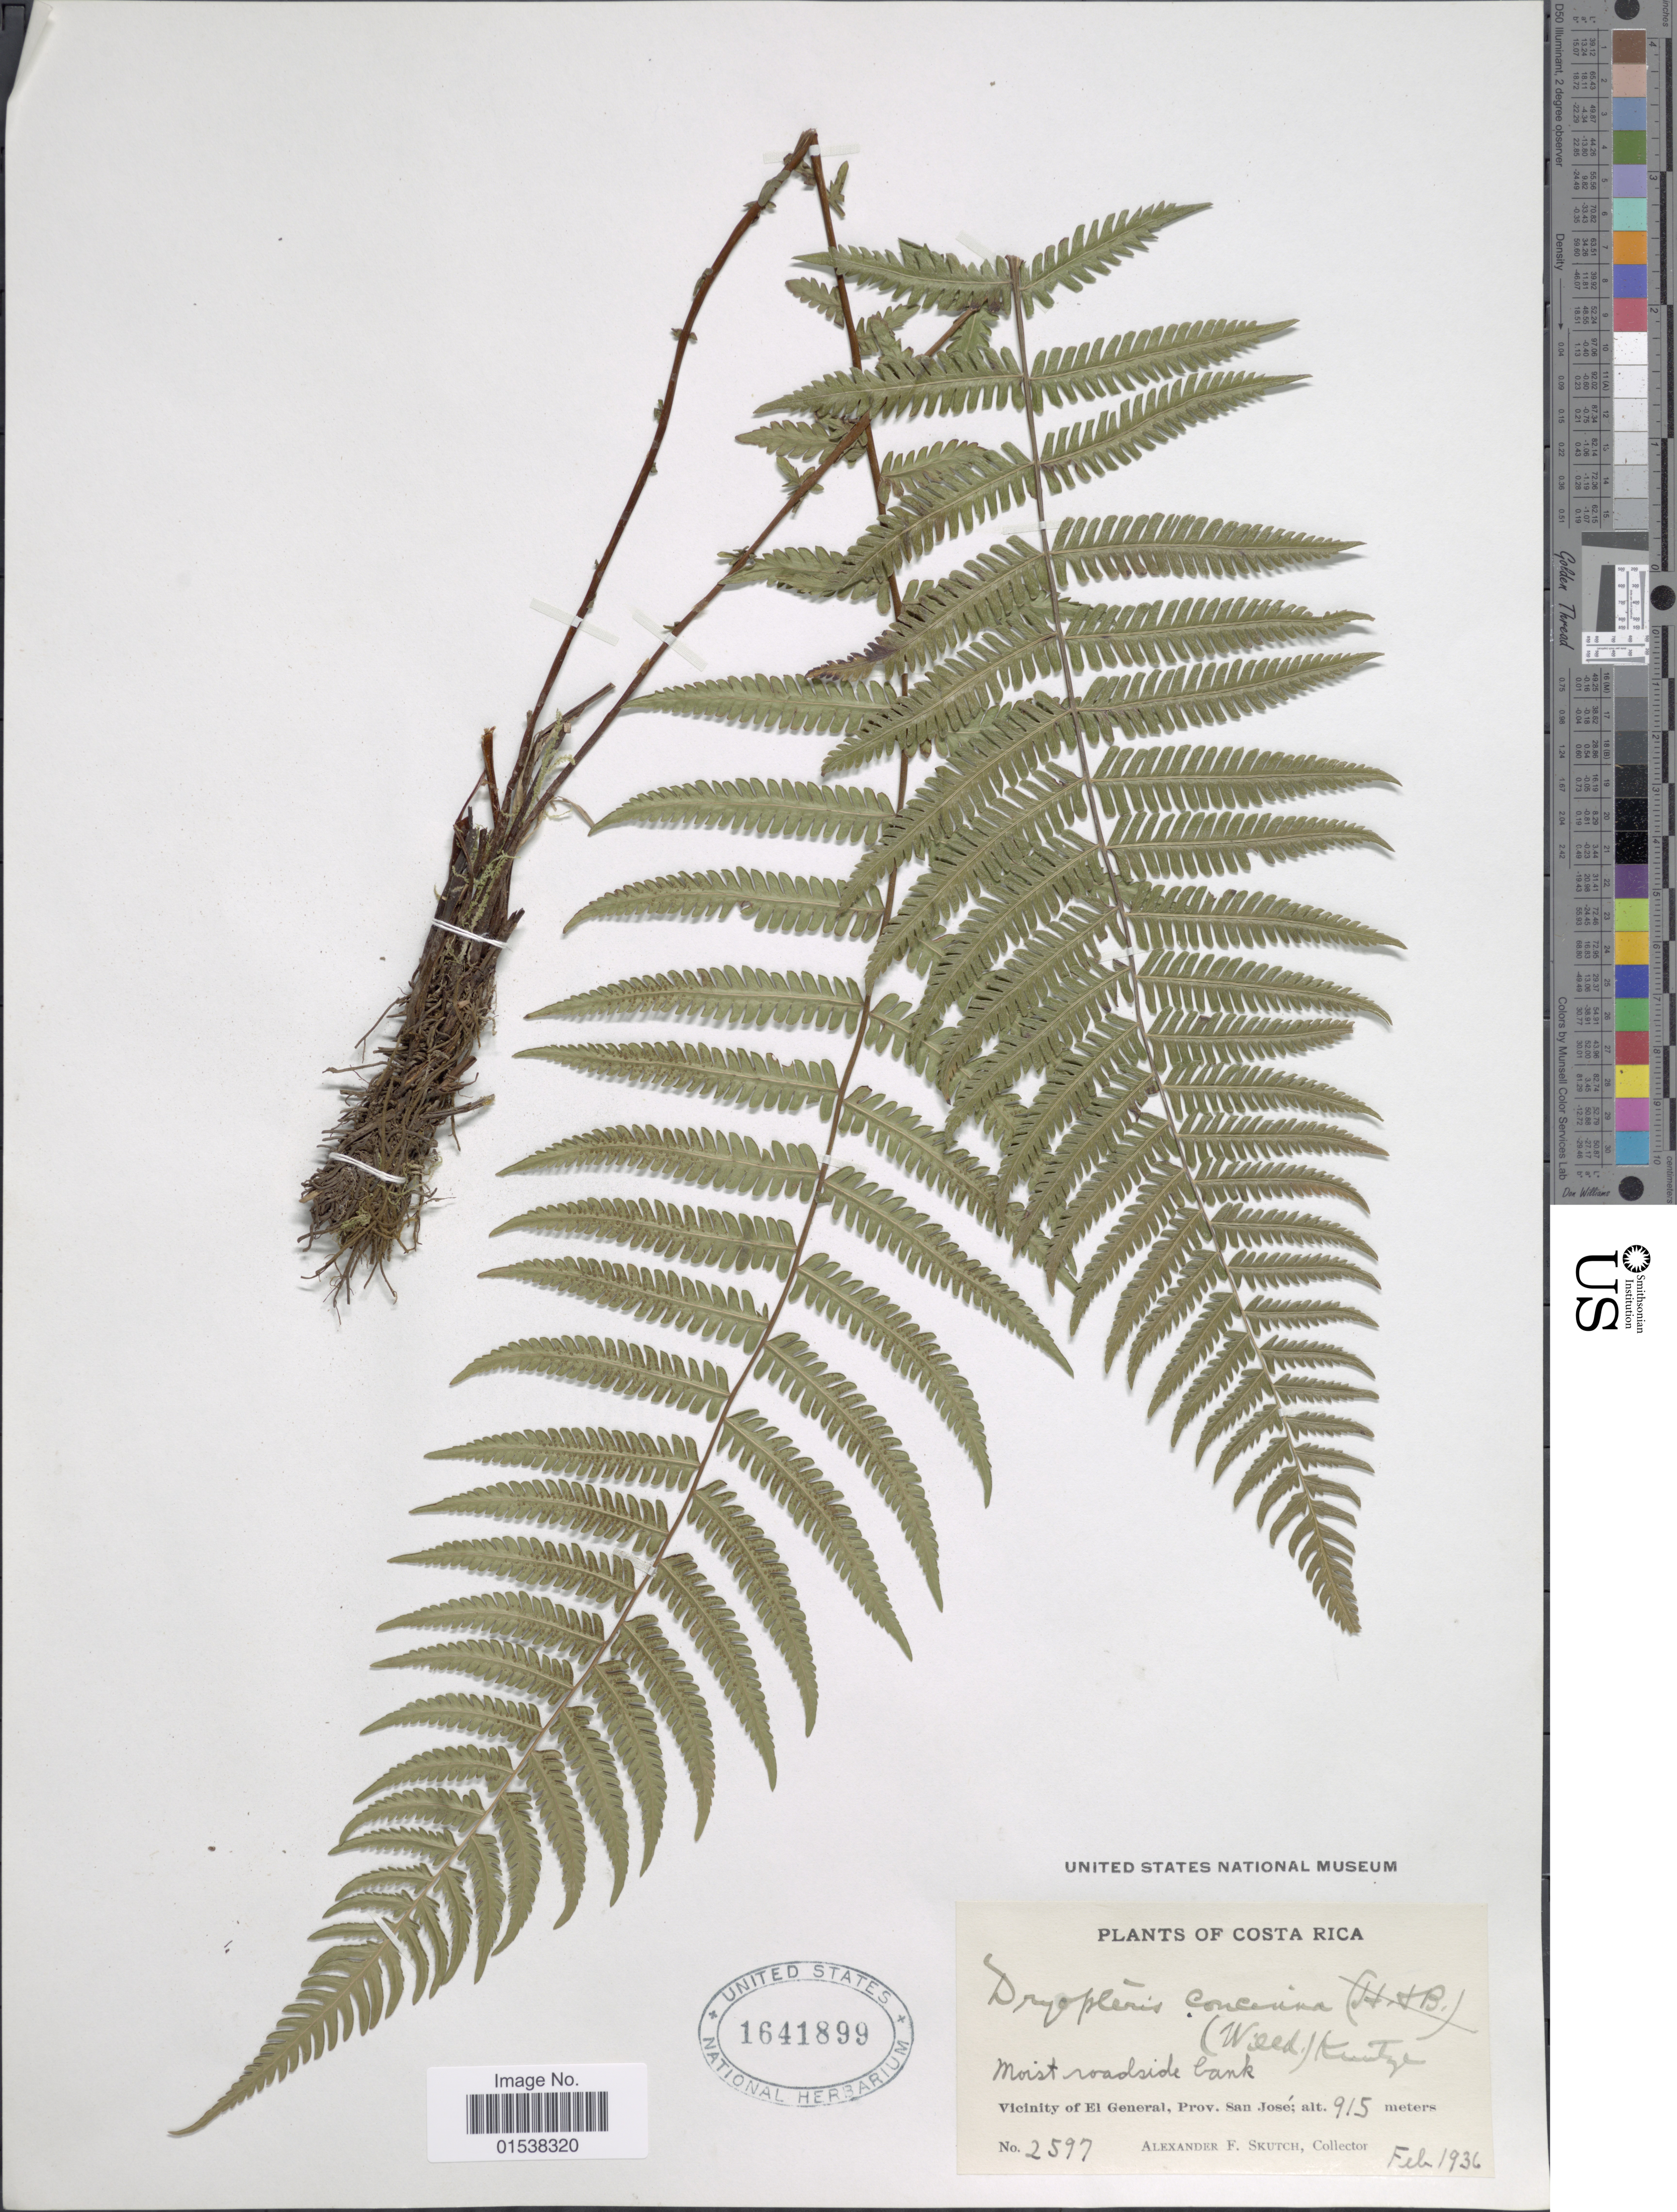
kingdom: Plantae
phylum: Tracheophyta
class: Polypodiopsida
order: Polypodiales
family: Thelypteridaceae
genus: Amauropelta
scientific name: Amauropelta concinna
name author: (Willd.) Pic. Serm.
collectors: A. F. Skutch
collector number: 2597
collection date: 1936-02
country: Costa Rica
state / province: San José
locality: Vicinity of El General, Prov. San Jose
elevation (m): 915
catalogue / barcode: US 1641899